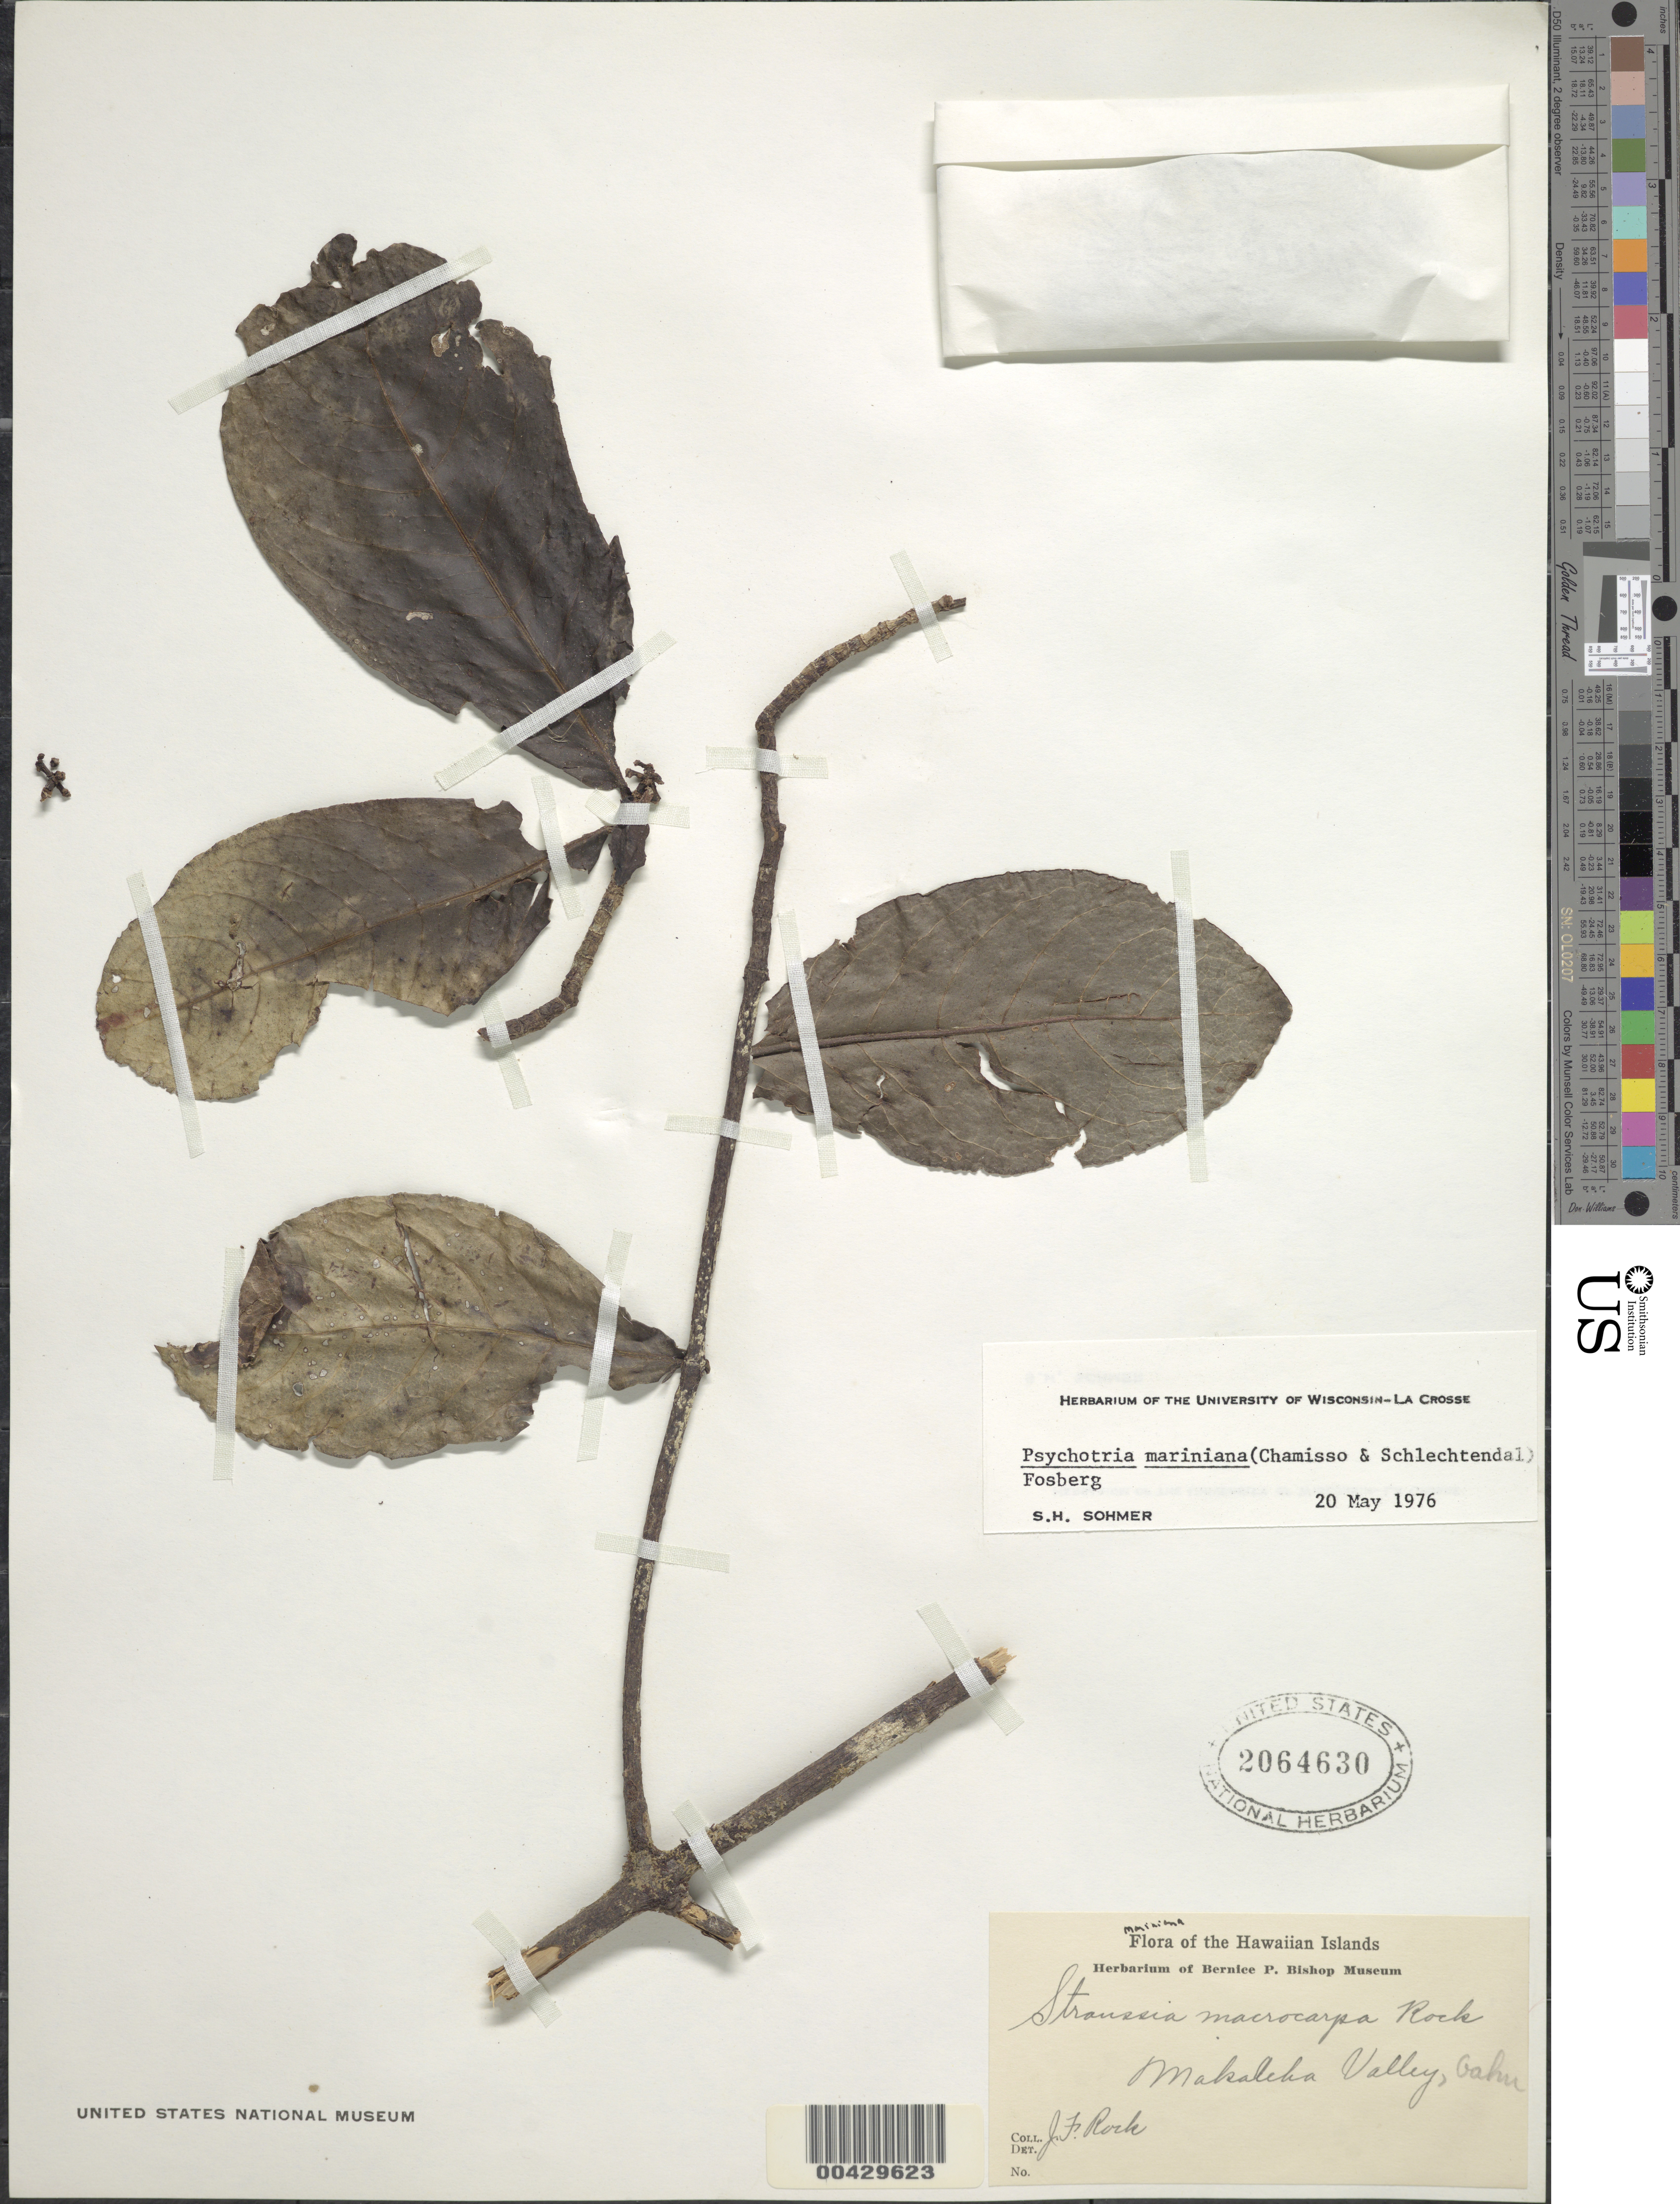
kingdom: Plantae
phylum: Tracheophyta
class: Magnoliopsida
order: Gentianales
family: Rubiaceae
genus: Psychotria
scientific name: Psychotria mariniana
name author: (Cham. & Schltdl.) Fosberg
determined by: Sohmer, S. H.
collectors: J. F. Rock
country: United States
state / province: Hawaii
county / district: Honolulu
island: Oahu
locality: Makaliha Valley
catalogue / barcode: US 2064630